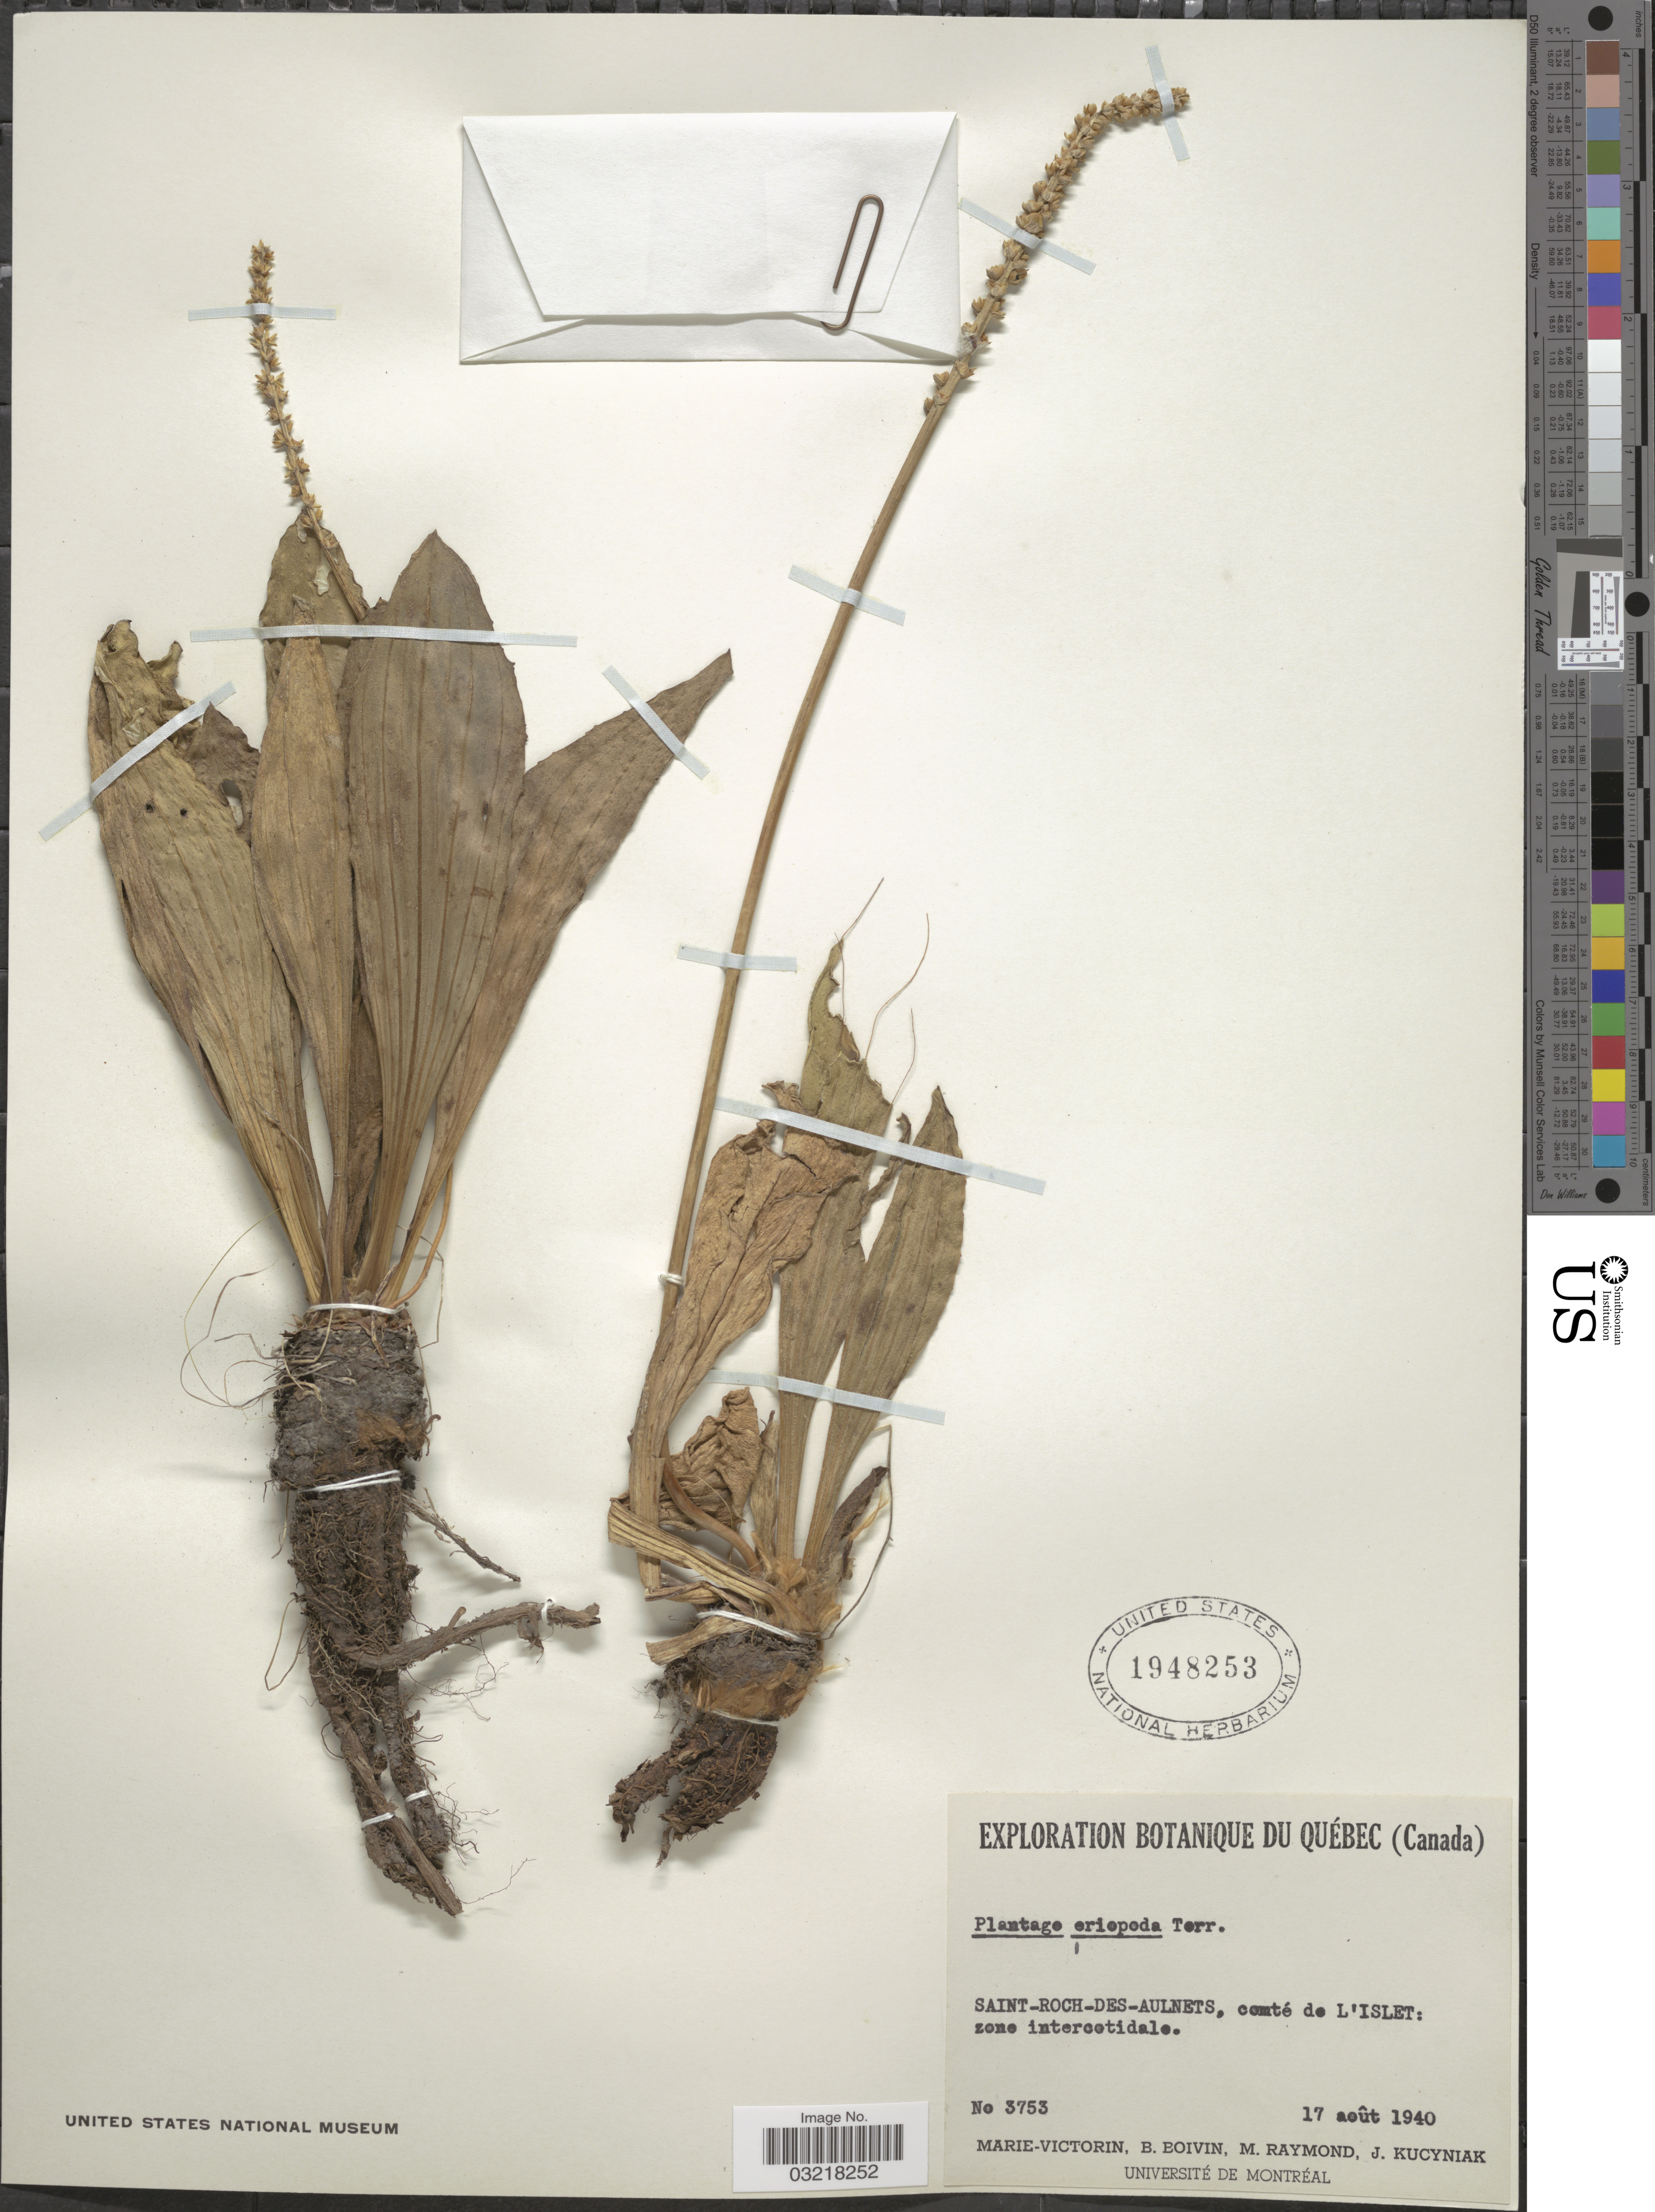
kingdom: Plantae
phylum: Tracheophyta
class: Magnoliopsida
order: Lamiales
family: Plantaginaceae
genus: Plantago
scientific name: Plantago eriopoda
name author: Torr.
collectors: -. Marie-Victorin, J. R. B. Boivin, M. Raymond & J. Kucyniak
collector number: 3753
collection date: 1940-08-17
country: Canada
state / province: Quebec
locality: Saint-Roch-des-Aulnets, comté de L'Islet: zone intercotidale.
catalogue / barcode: US 1948253